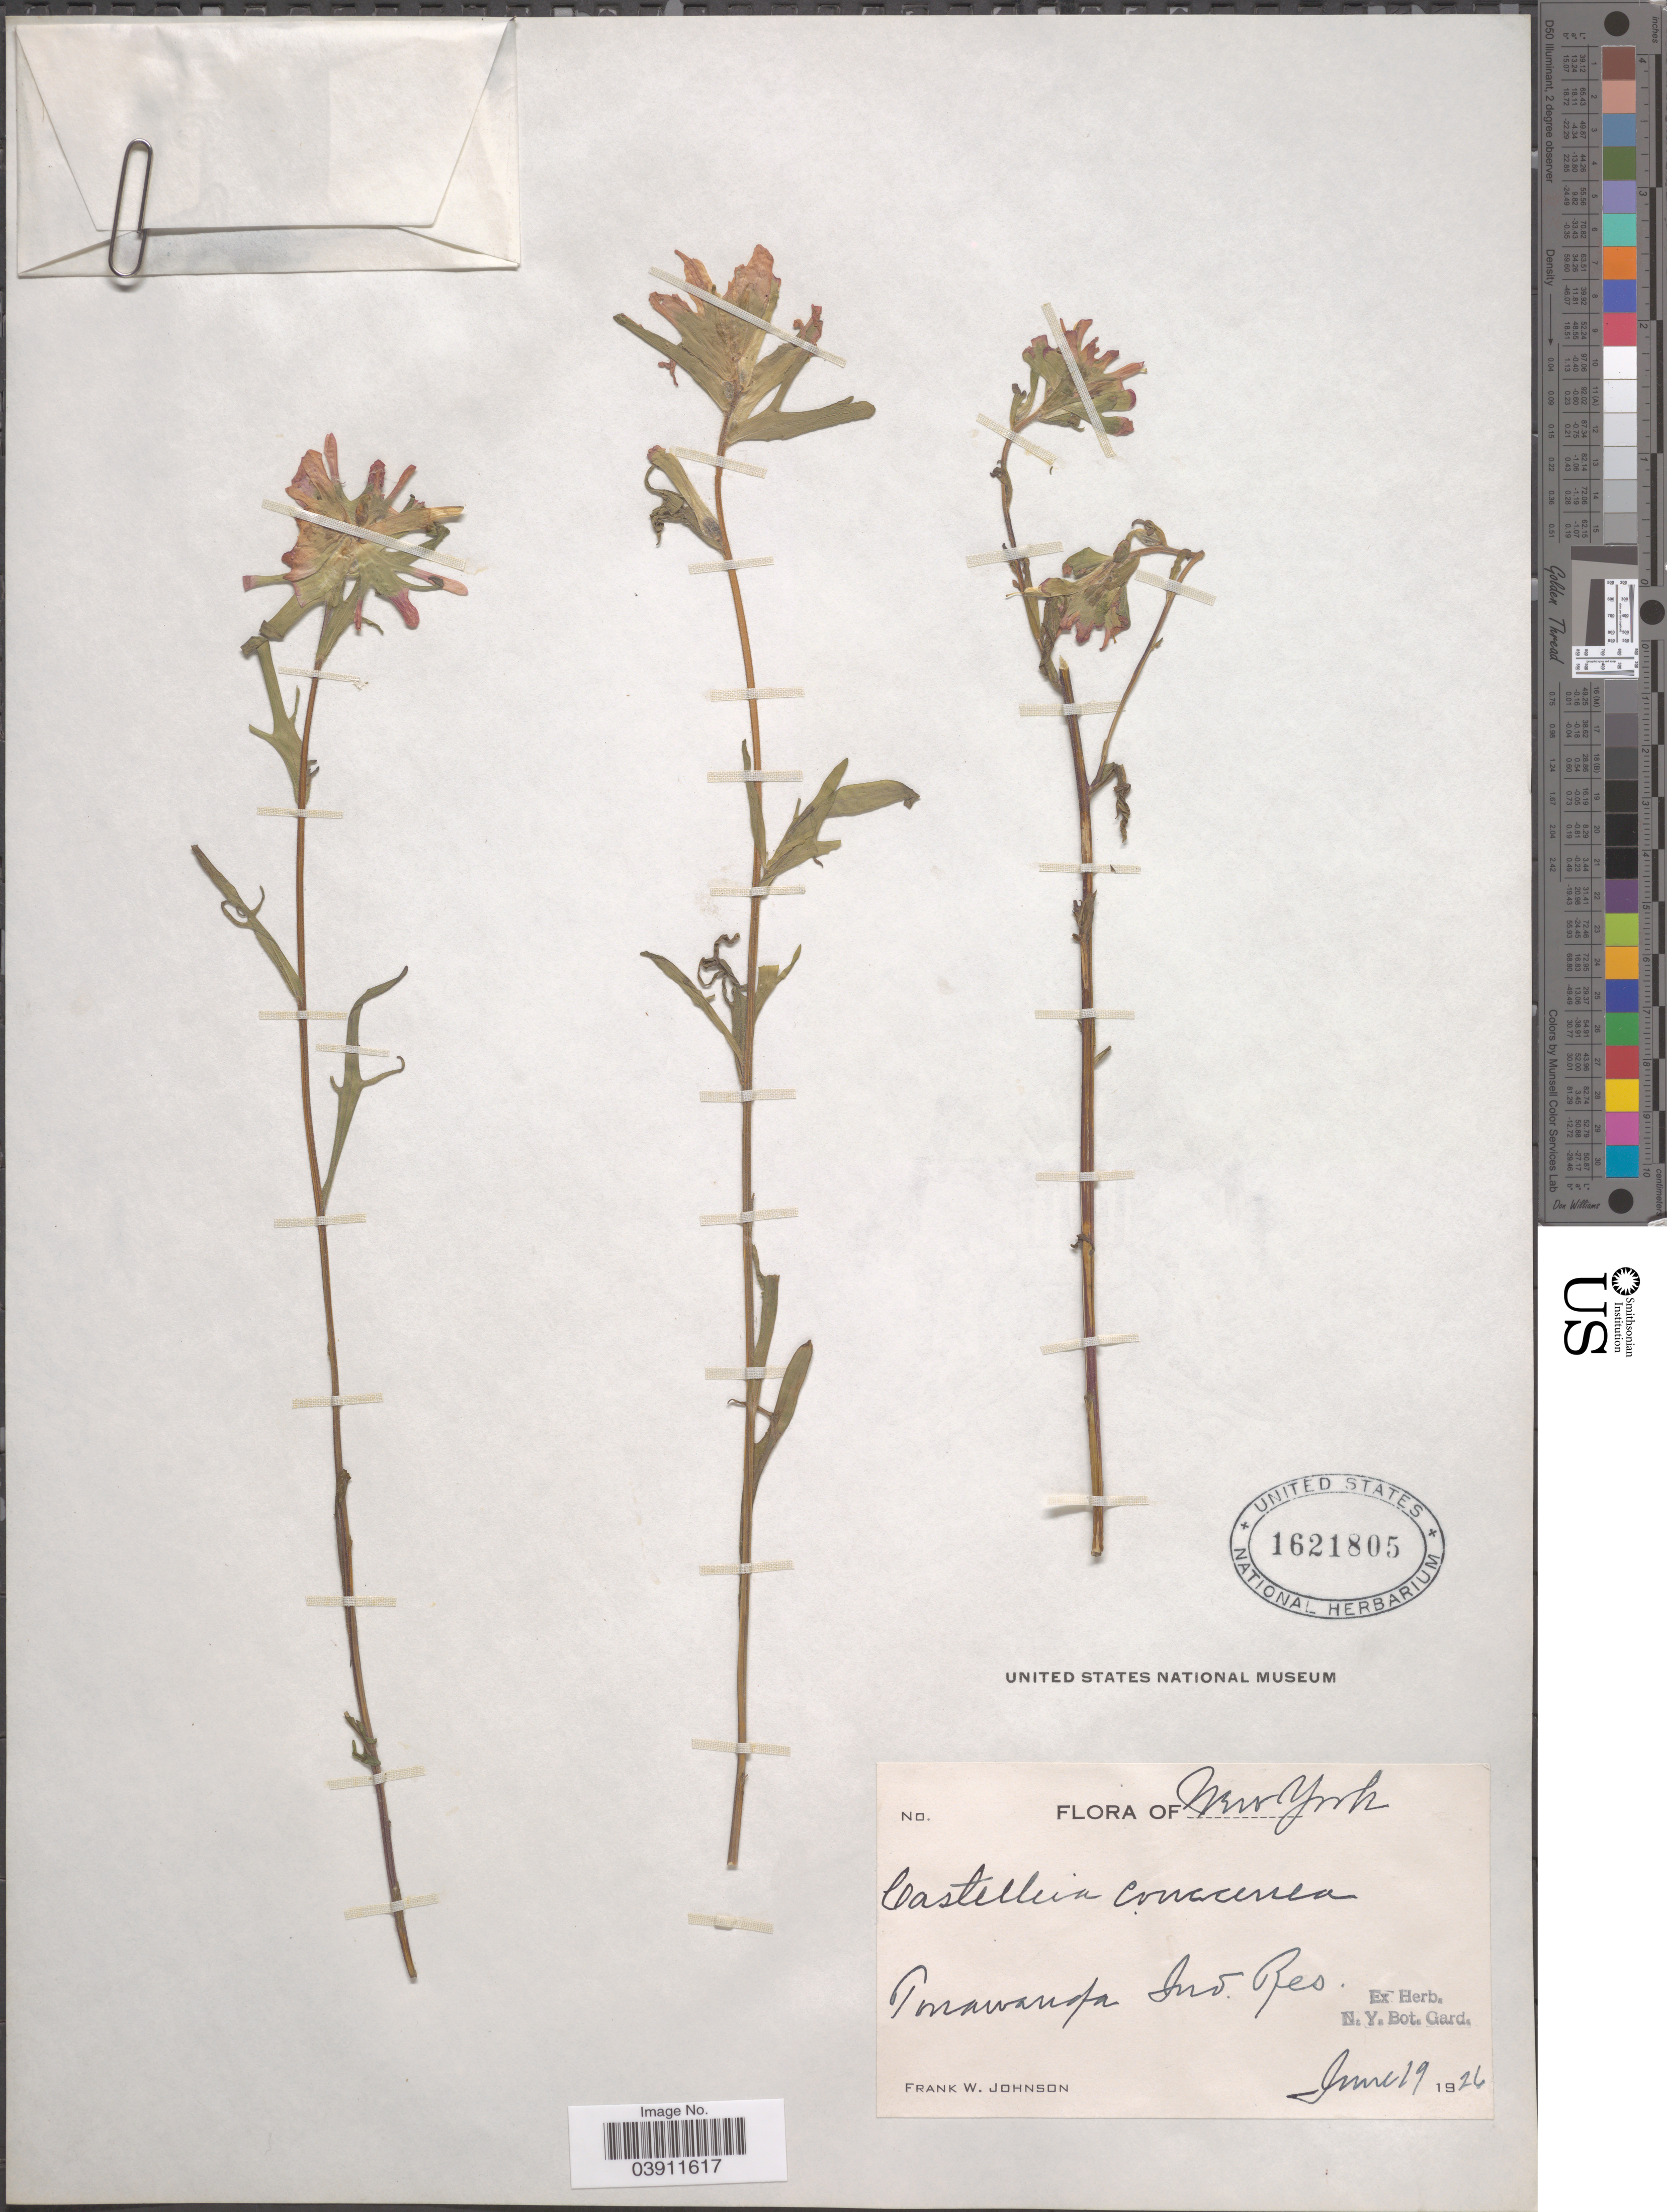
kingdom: Plantae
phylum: Tracheophyta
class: Magnoliopsida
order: Lamiales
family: Orobanchaceae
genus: Castilleja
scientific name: Castilleja coccinea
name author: (L.) Spreng.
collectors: F. W. Johnson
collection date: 1926-06-19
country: United States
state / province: New York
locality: Tonawanda Ind. Res.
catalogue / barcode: US 1621805